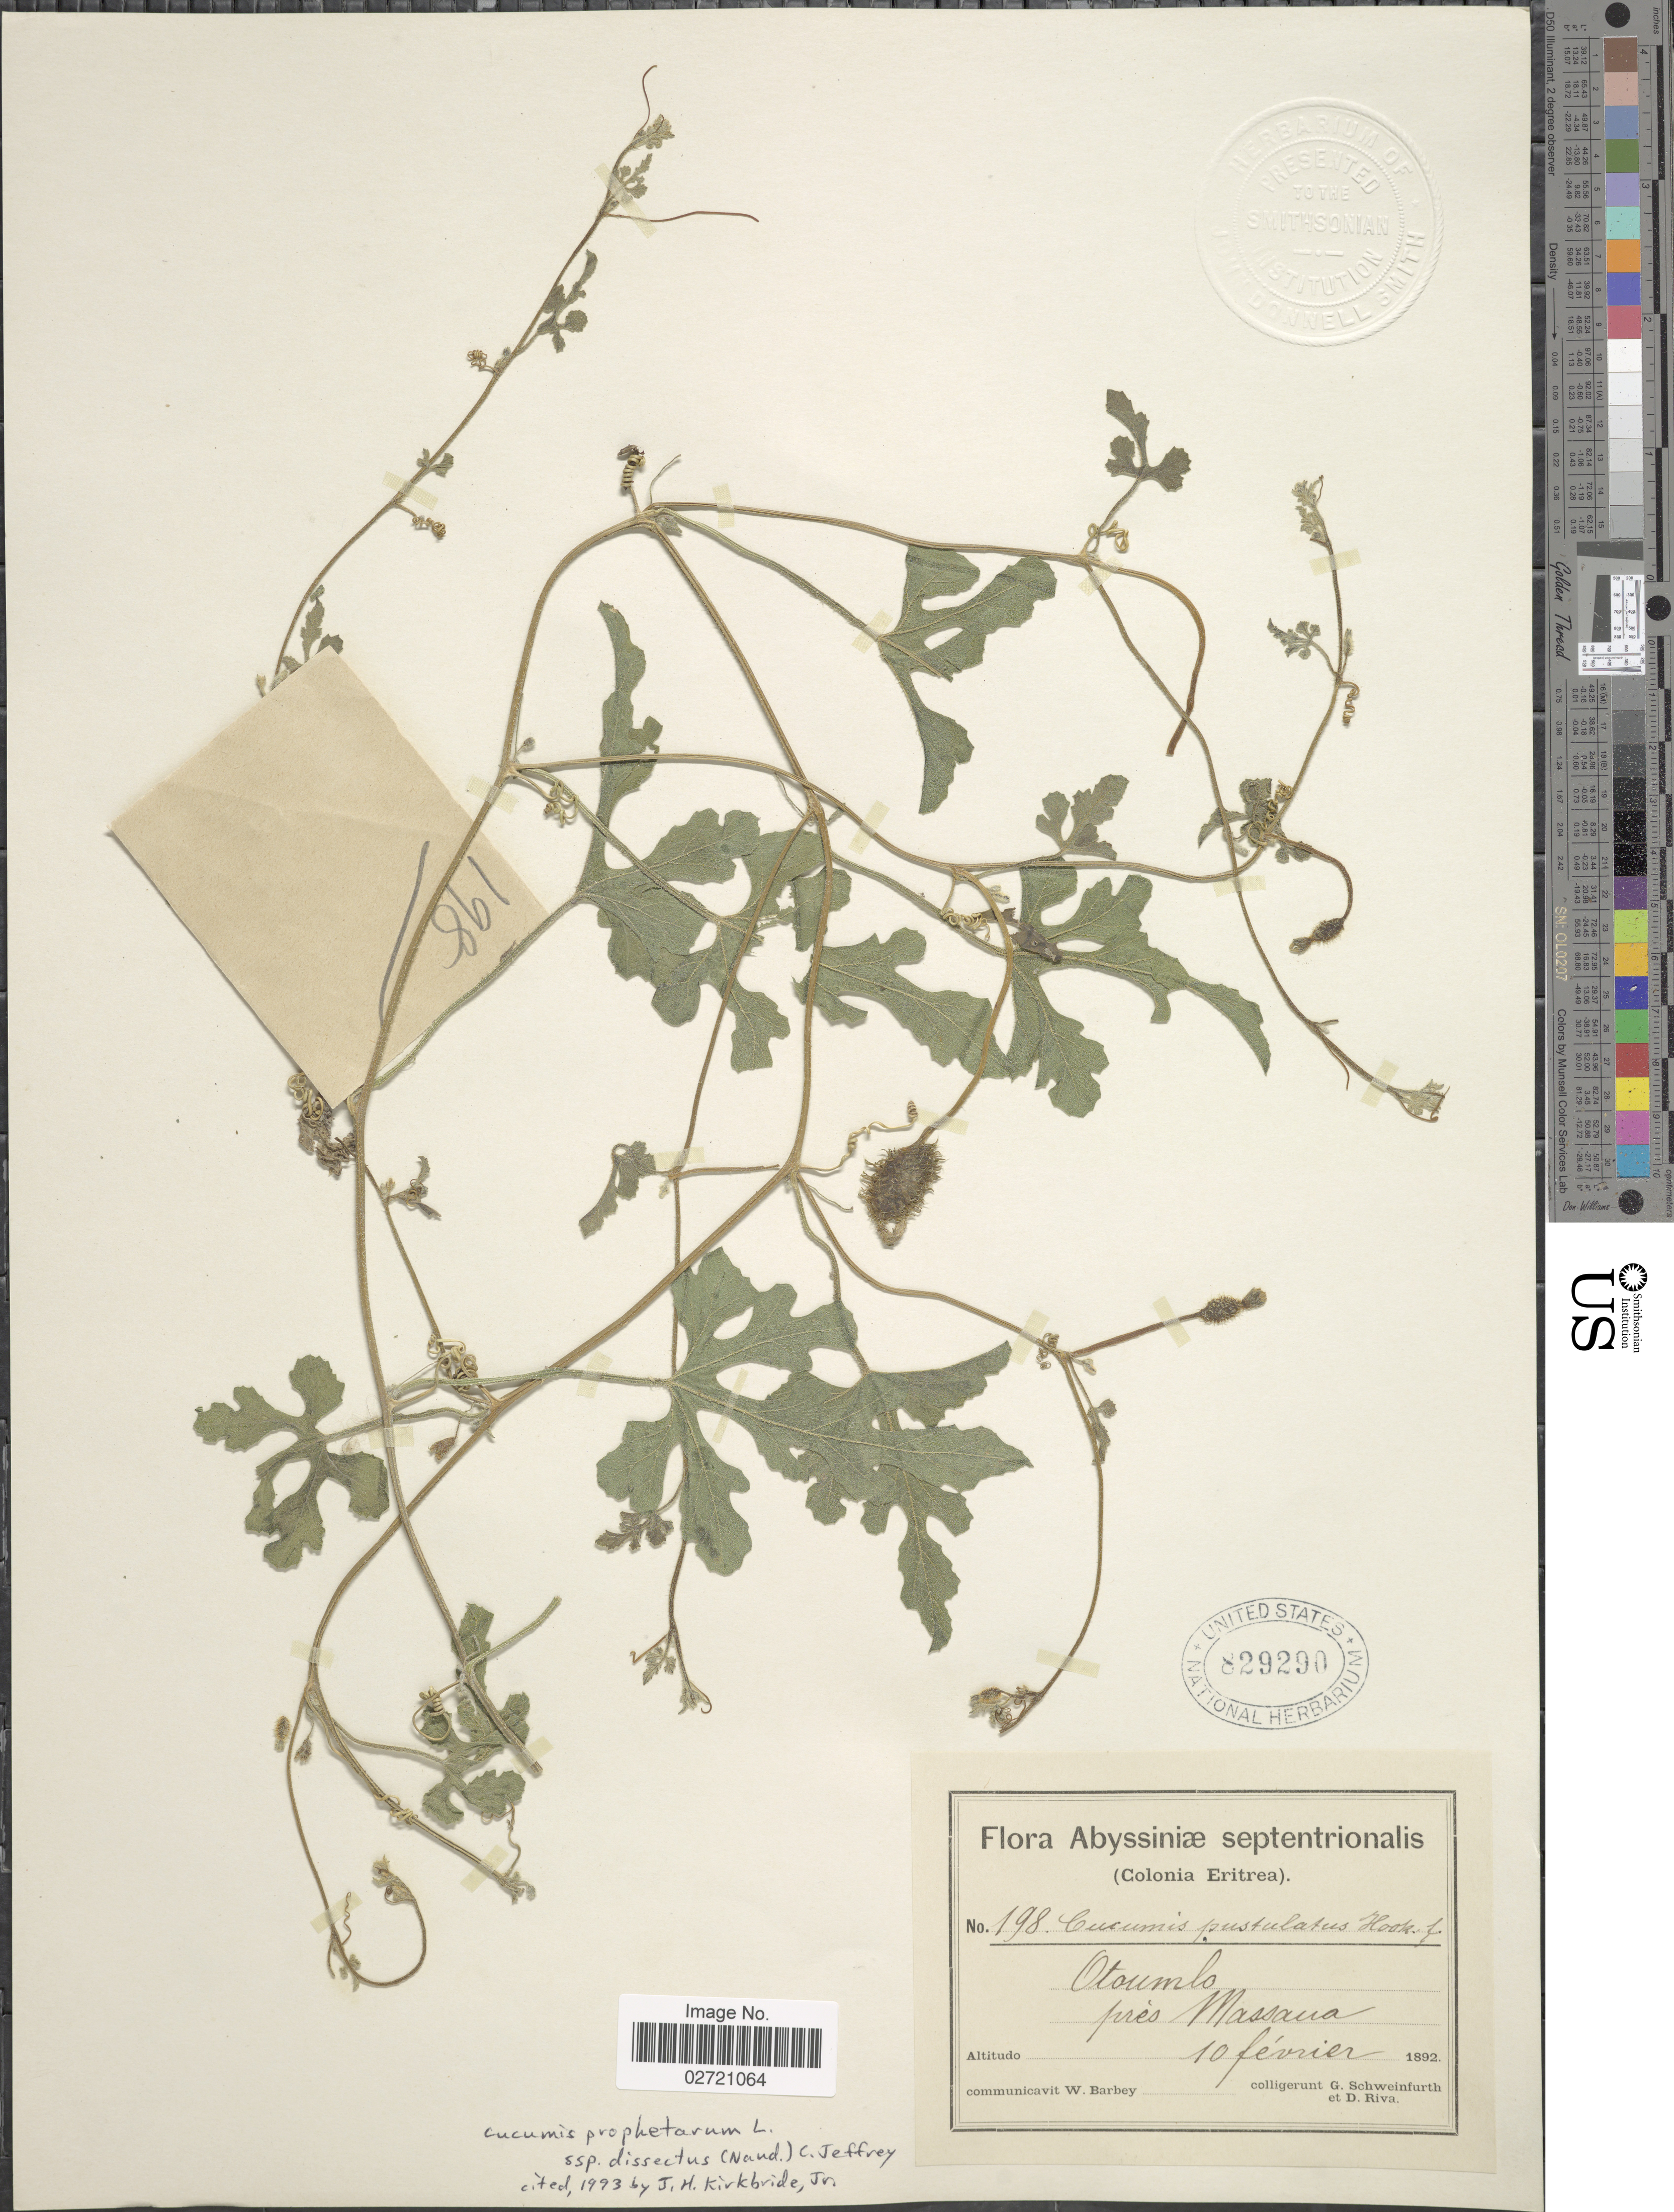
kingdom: Plantae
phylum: Tracheophyta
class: Magnoliopsida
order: Cucurbitales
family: Cucurbitaceae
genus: Cucumis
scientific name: Cucumis prophetarum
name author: L.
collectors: G. A. Schweinfurth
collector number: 198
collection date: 1892-02-10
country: Eritrea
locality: Abyssiniae septentrionalis, (Colonia Eritrea). Otoumlo pres Massana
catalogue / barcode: US 829290